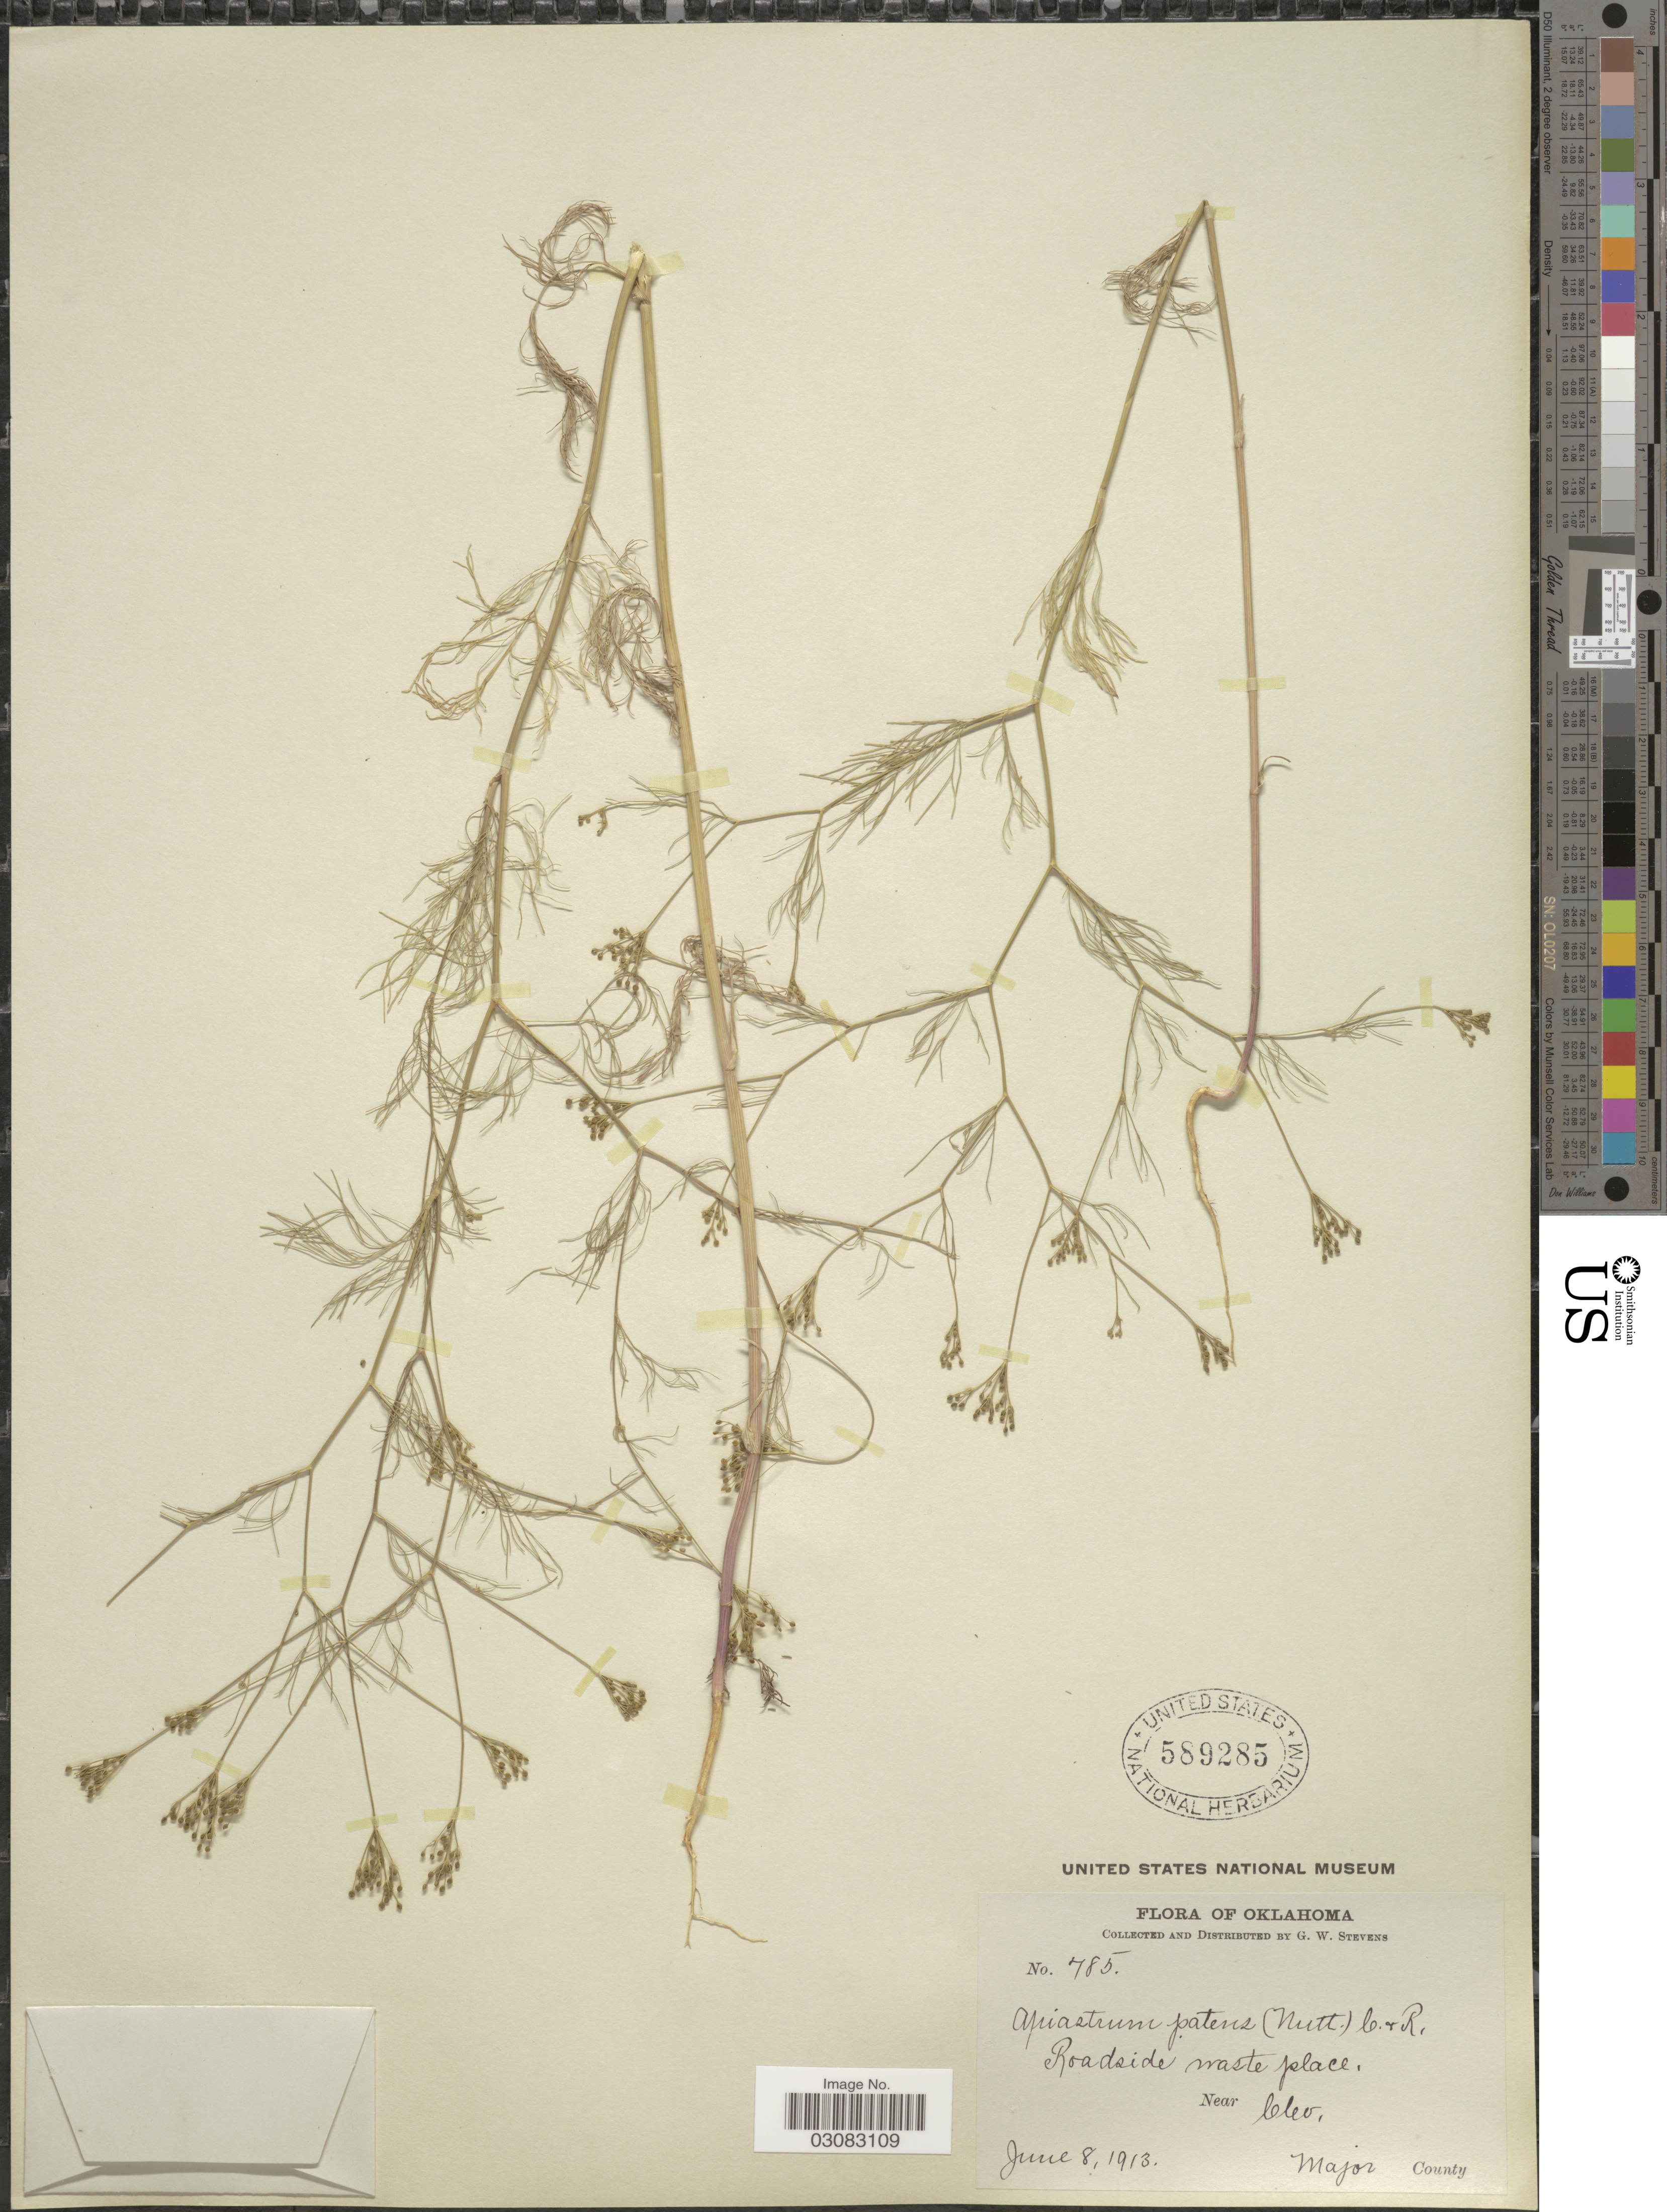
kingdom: Plantae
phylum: Tracheophyta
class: Magnoliopsida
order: Apiales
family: Apiaceae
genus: Spermolepis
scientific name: Spermolepis patens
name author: (Nutt. ex DC.) B.L. Rob.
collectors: G. W. Stevens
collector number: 785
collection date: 1913-06-08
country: United States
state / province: Oklahoma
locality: Near Cleo. Major County.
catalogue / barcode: US 589285